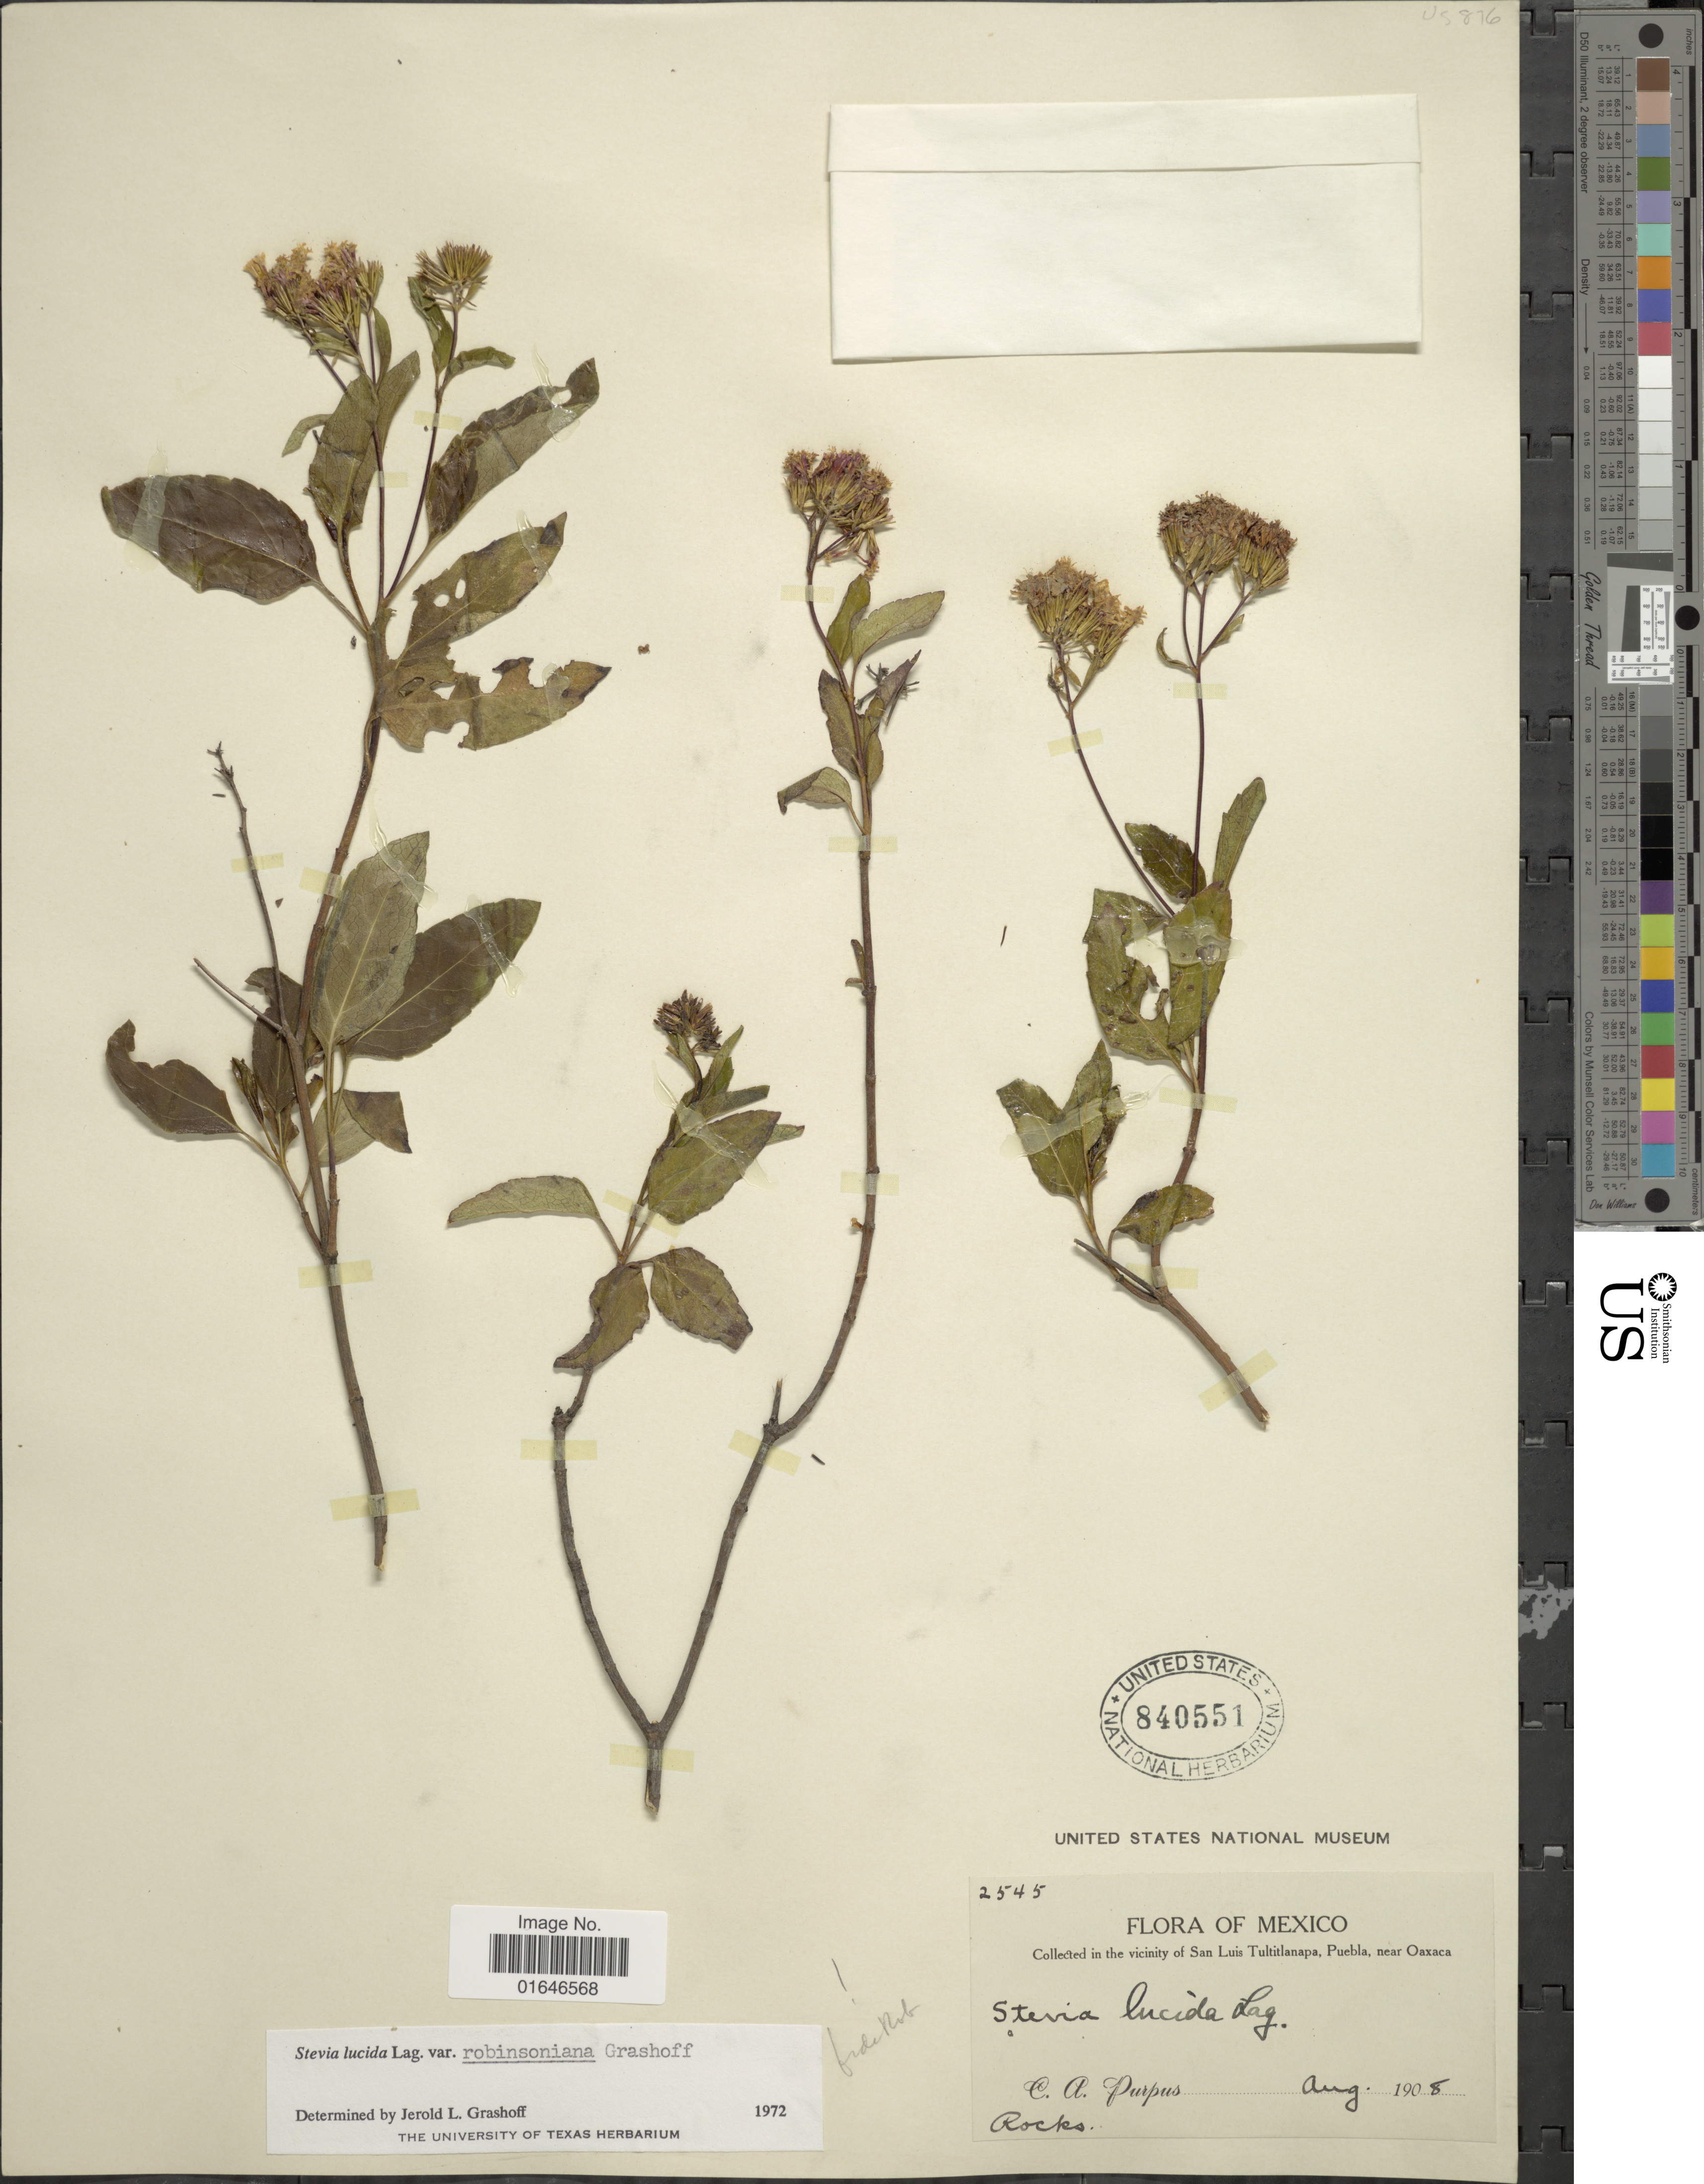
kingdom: Plantae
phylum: Tracheophyta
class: Magnoliopsida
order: Asterales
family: Asteraceae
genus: Stevia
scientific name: Stevia lucida var. robinsoniana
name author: Grashoff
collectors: C. A. Purpus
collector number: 2545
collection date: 1908-08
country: Mexico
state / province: Oaxaca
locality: In the vicinity of San Luis Tultitlanapa,Puebla, near Oaxaca.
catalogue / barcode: US 840551